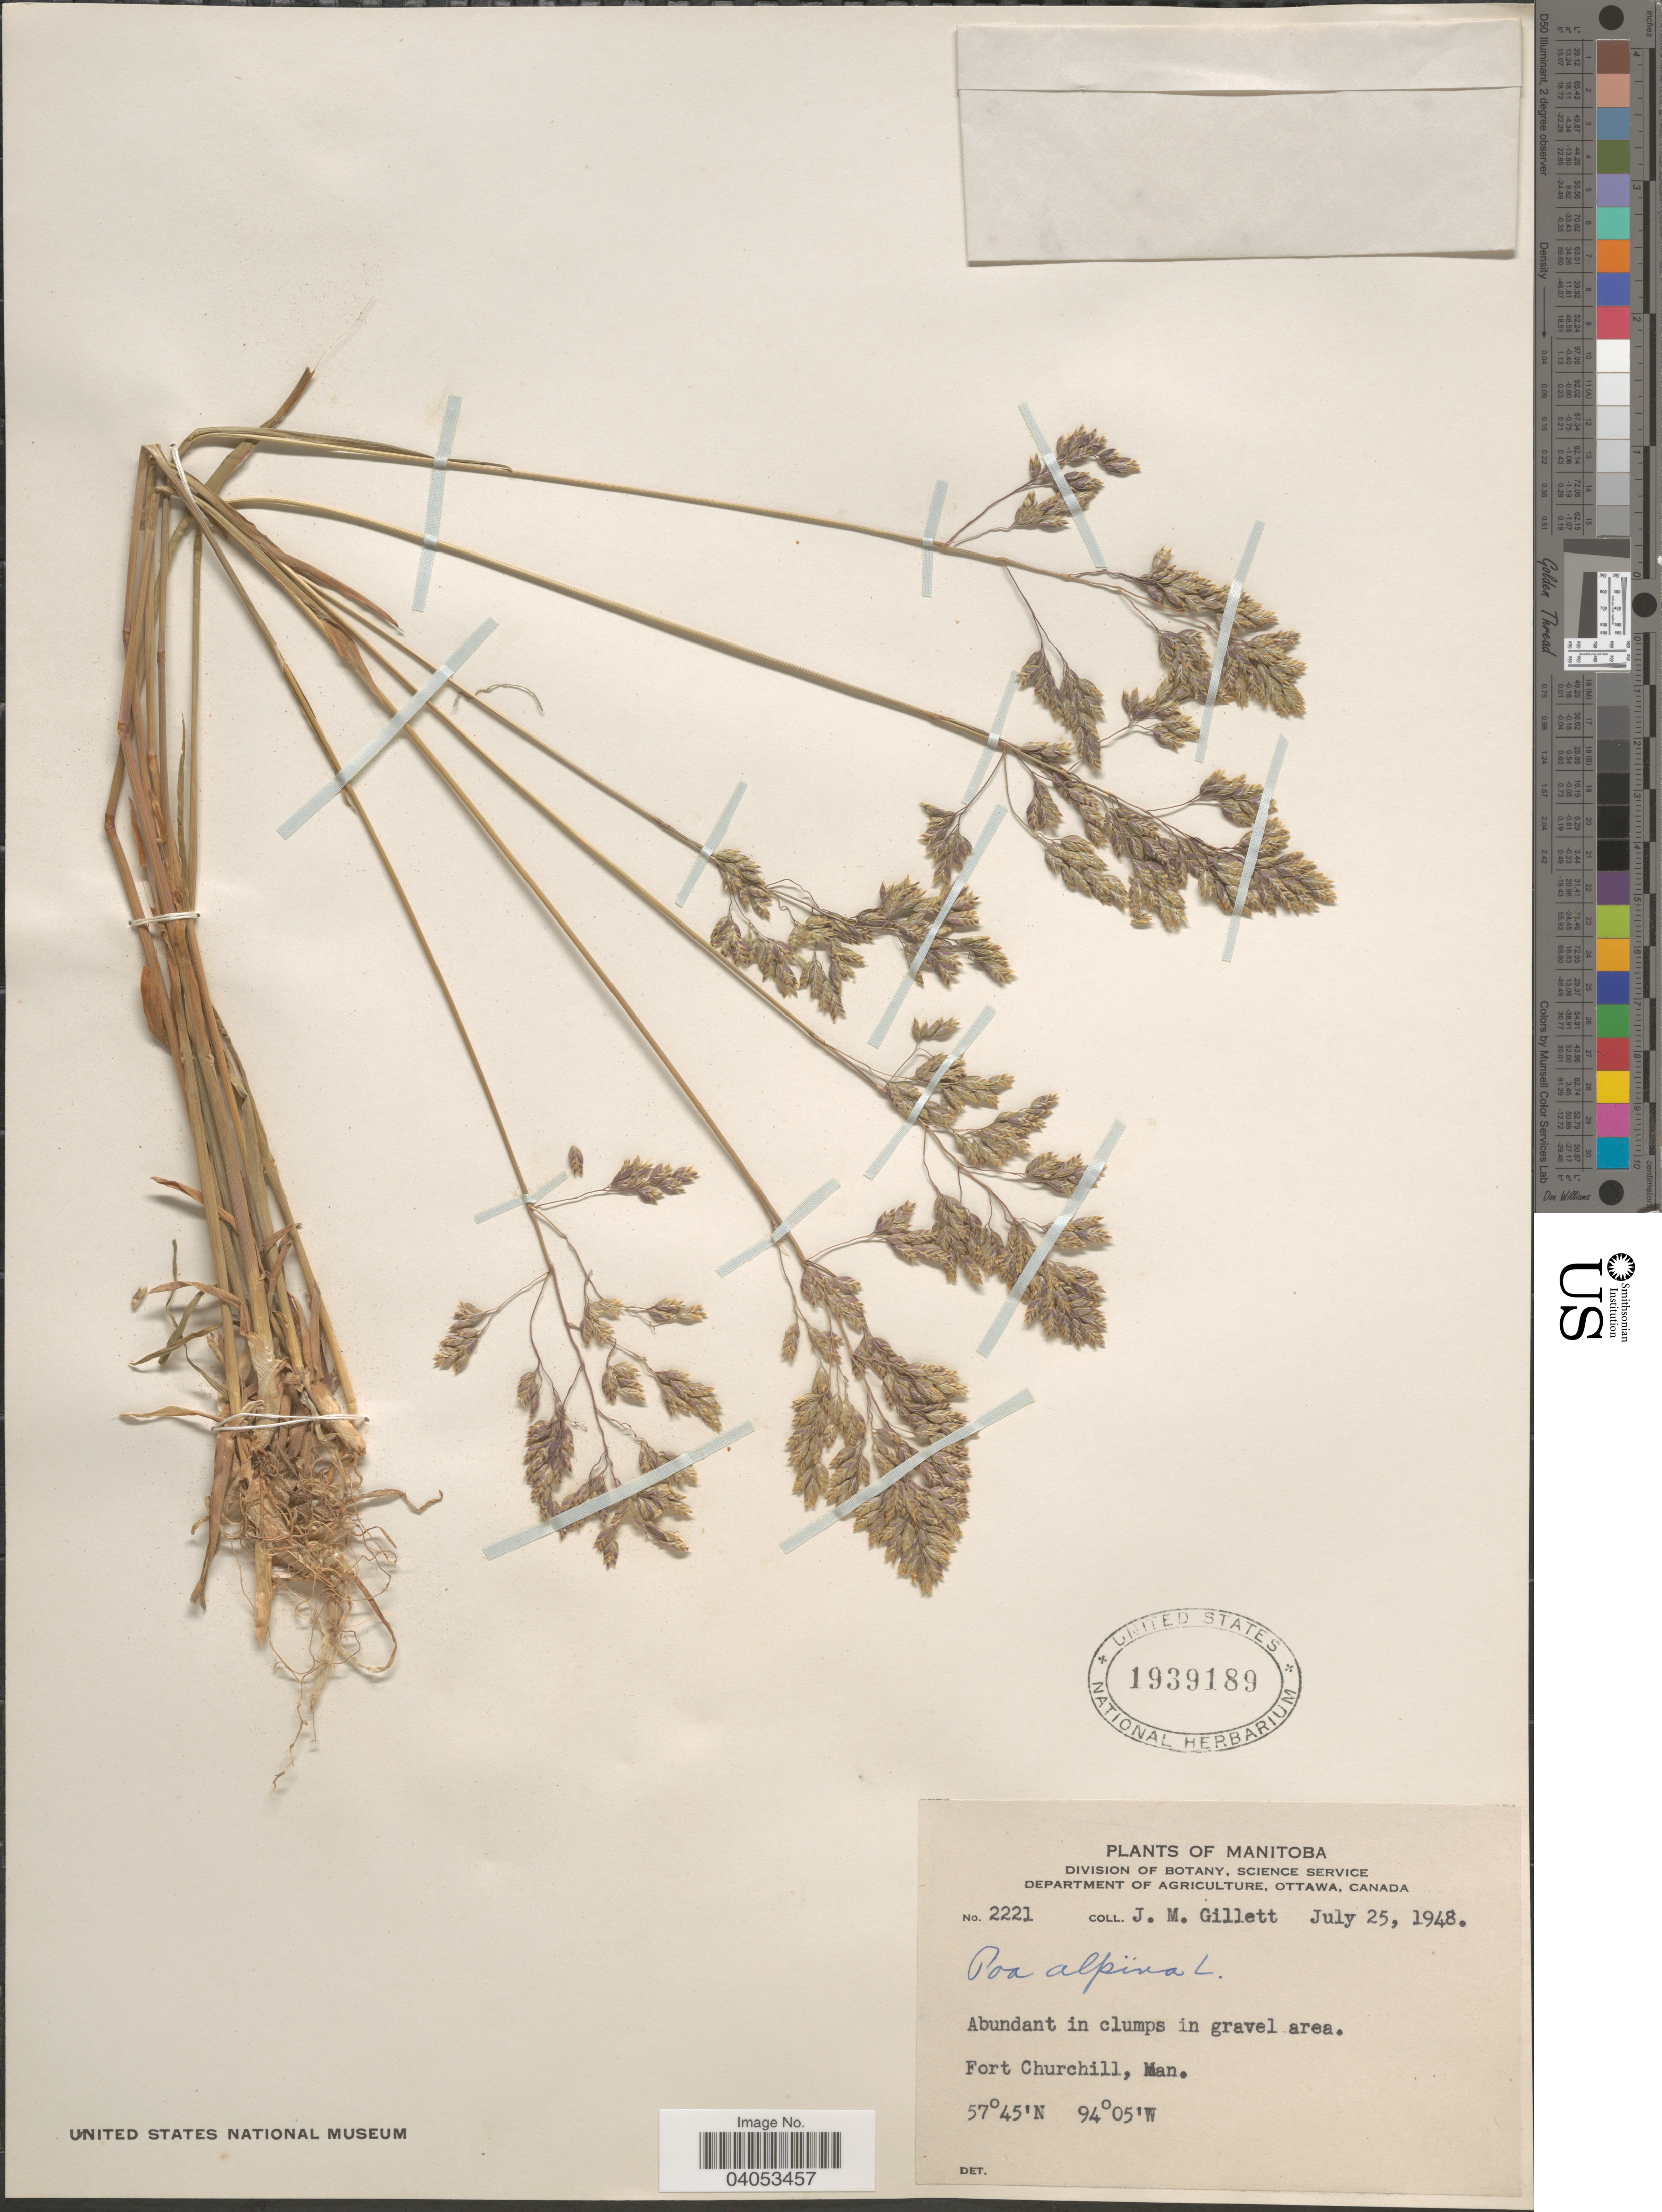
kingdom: Plantae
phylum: Tracheophyta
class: Liliopsida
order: Poales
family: Poaceae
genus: Poa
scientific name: Poa alpina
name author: L.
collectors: J. M. Gillett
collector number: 2221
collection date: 1948-07-25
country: Canada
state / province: Manitoba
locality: Fort Churchill.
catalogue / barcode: US 1939189